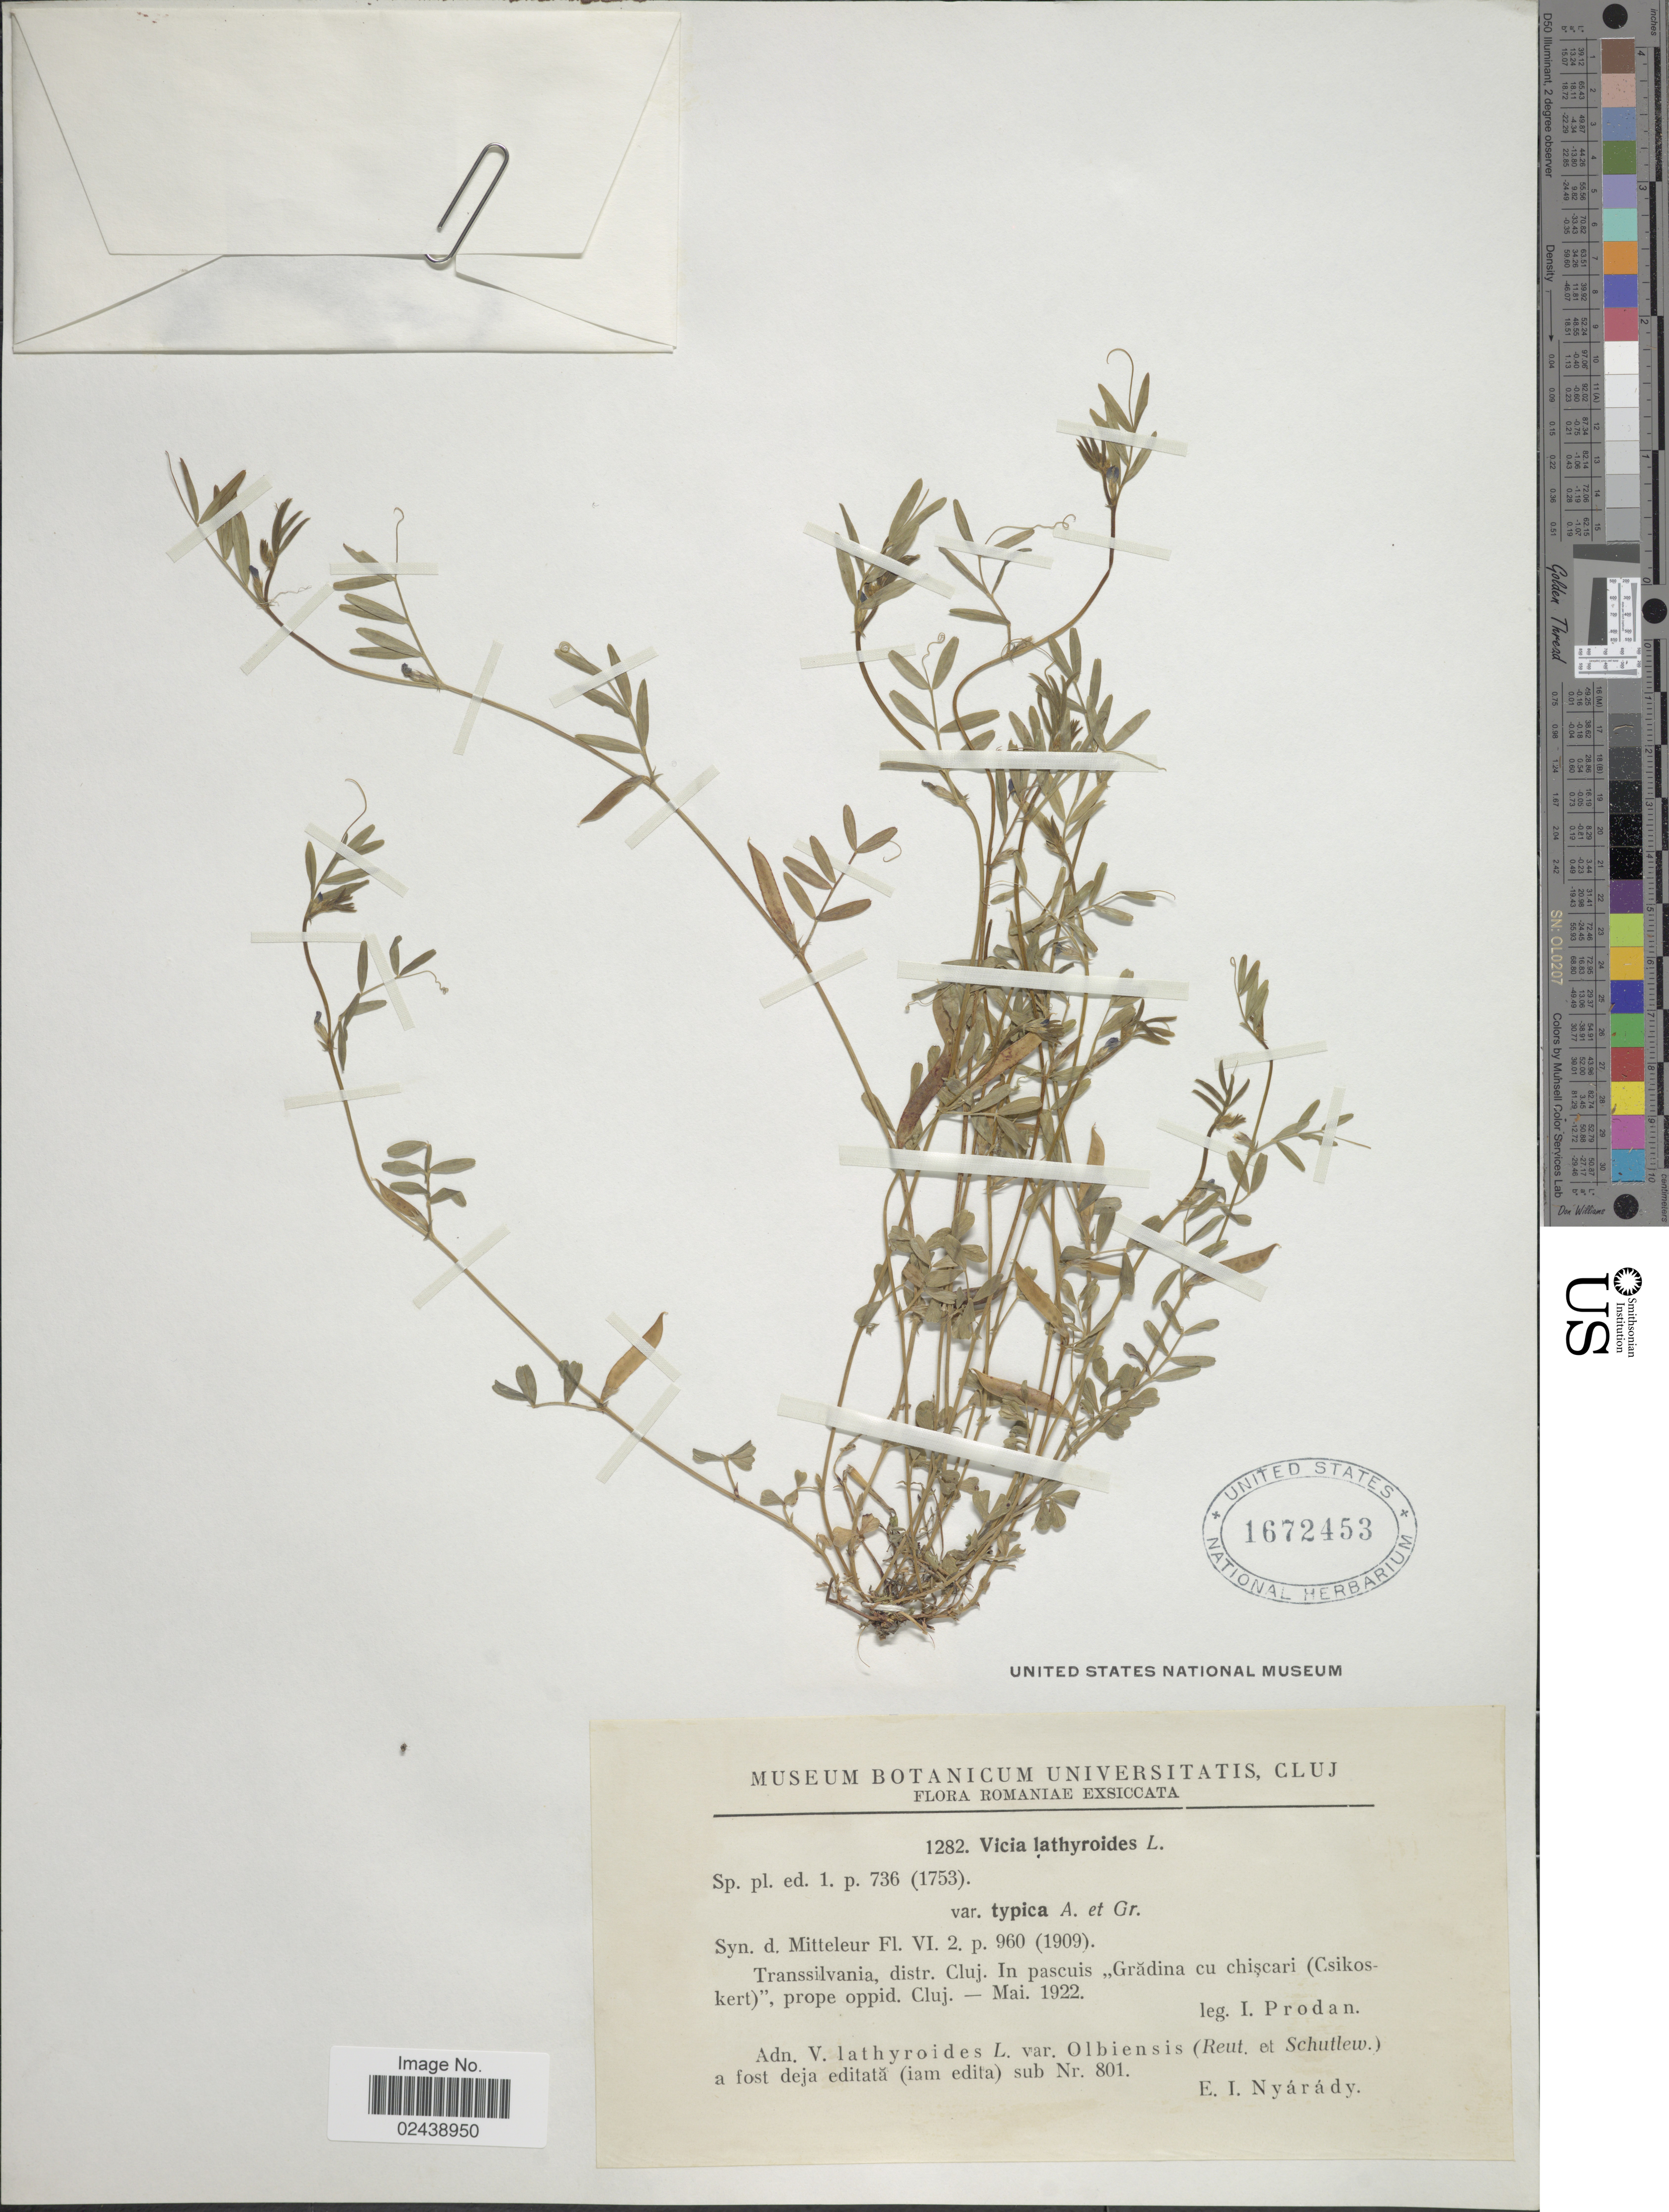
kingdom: Plantae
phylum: Tracheophyta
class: Magnoliopsida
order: Fabales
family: Fabaceae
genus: Vicia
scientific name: Vicia lathyroides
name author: L.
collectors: I. Prodán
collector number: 1282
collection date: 1922-05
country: Romania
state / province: Cluj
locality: Transsilvania, distr. Cluj, in pascuis Gradina cu chiscari (Csikoskert), prope oppid.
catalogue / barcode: US 1672453